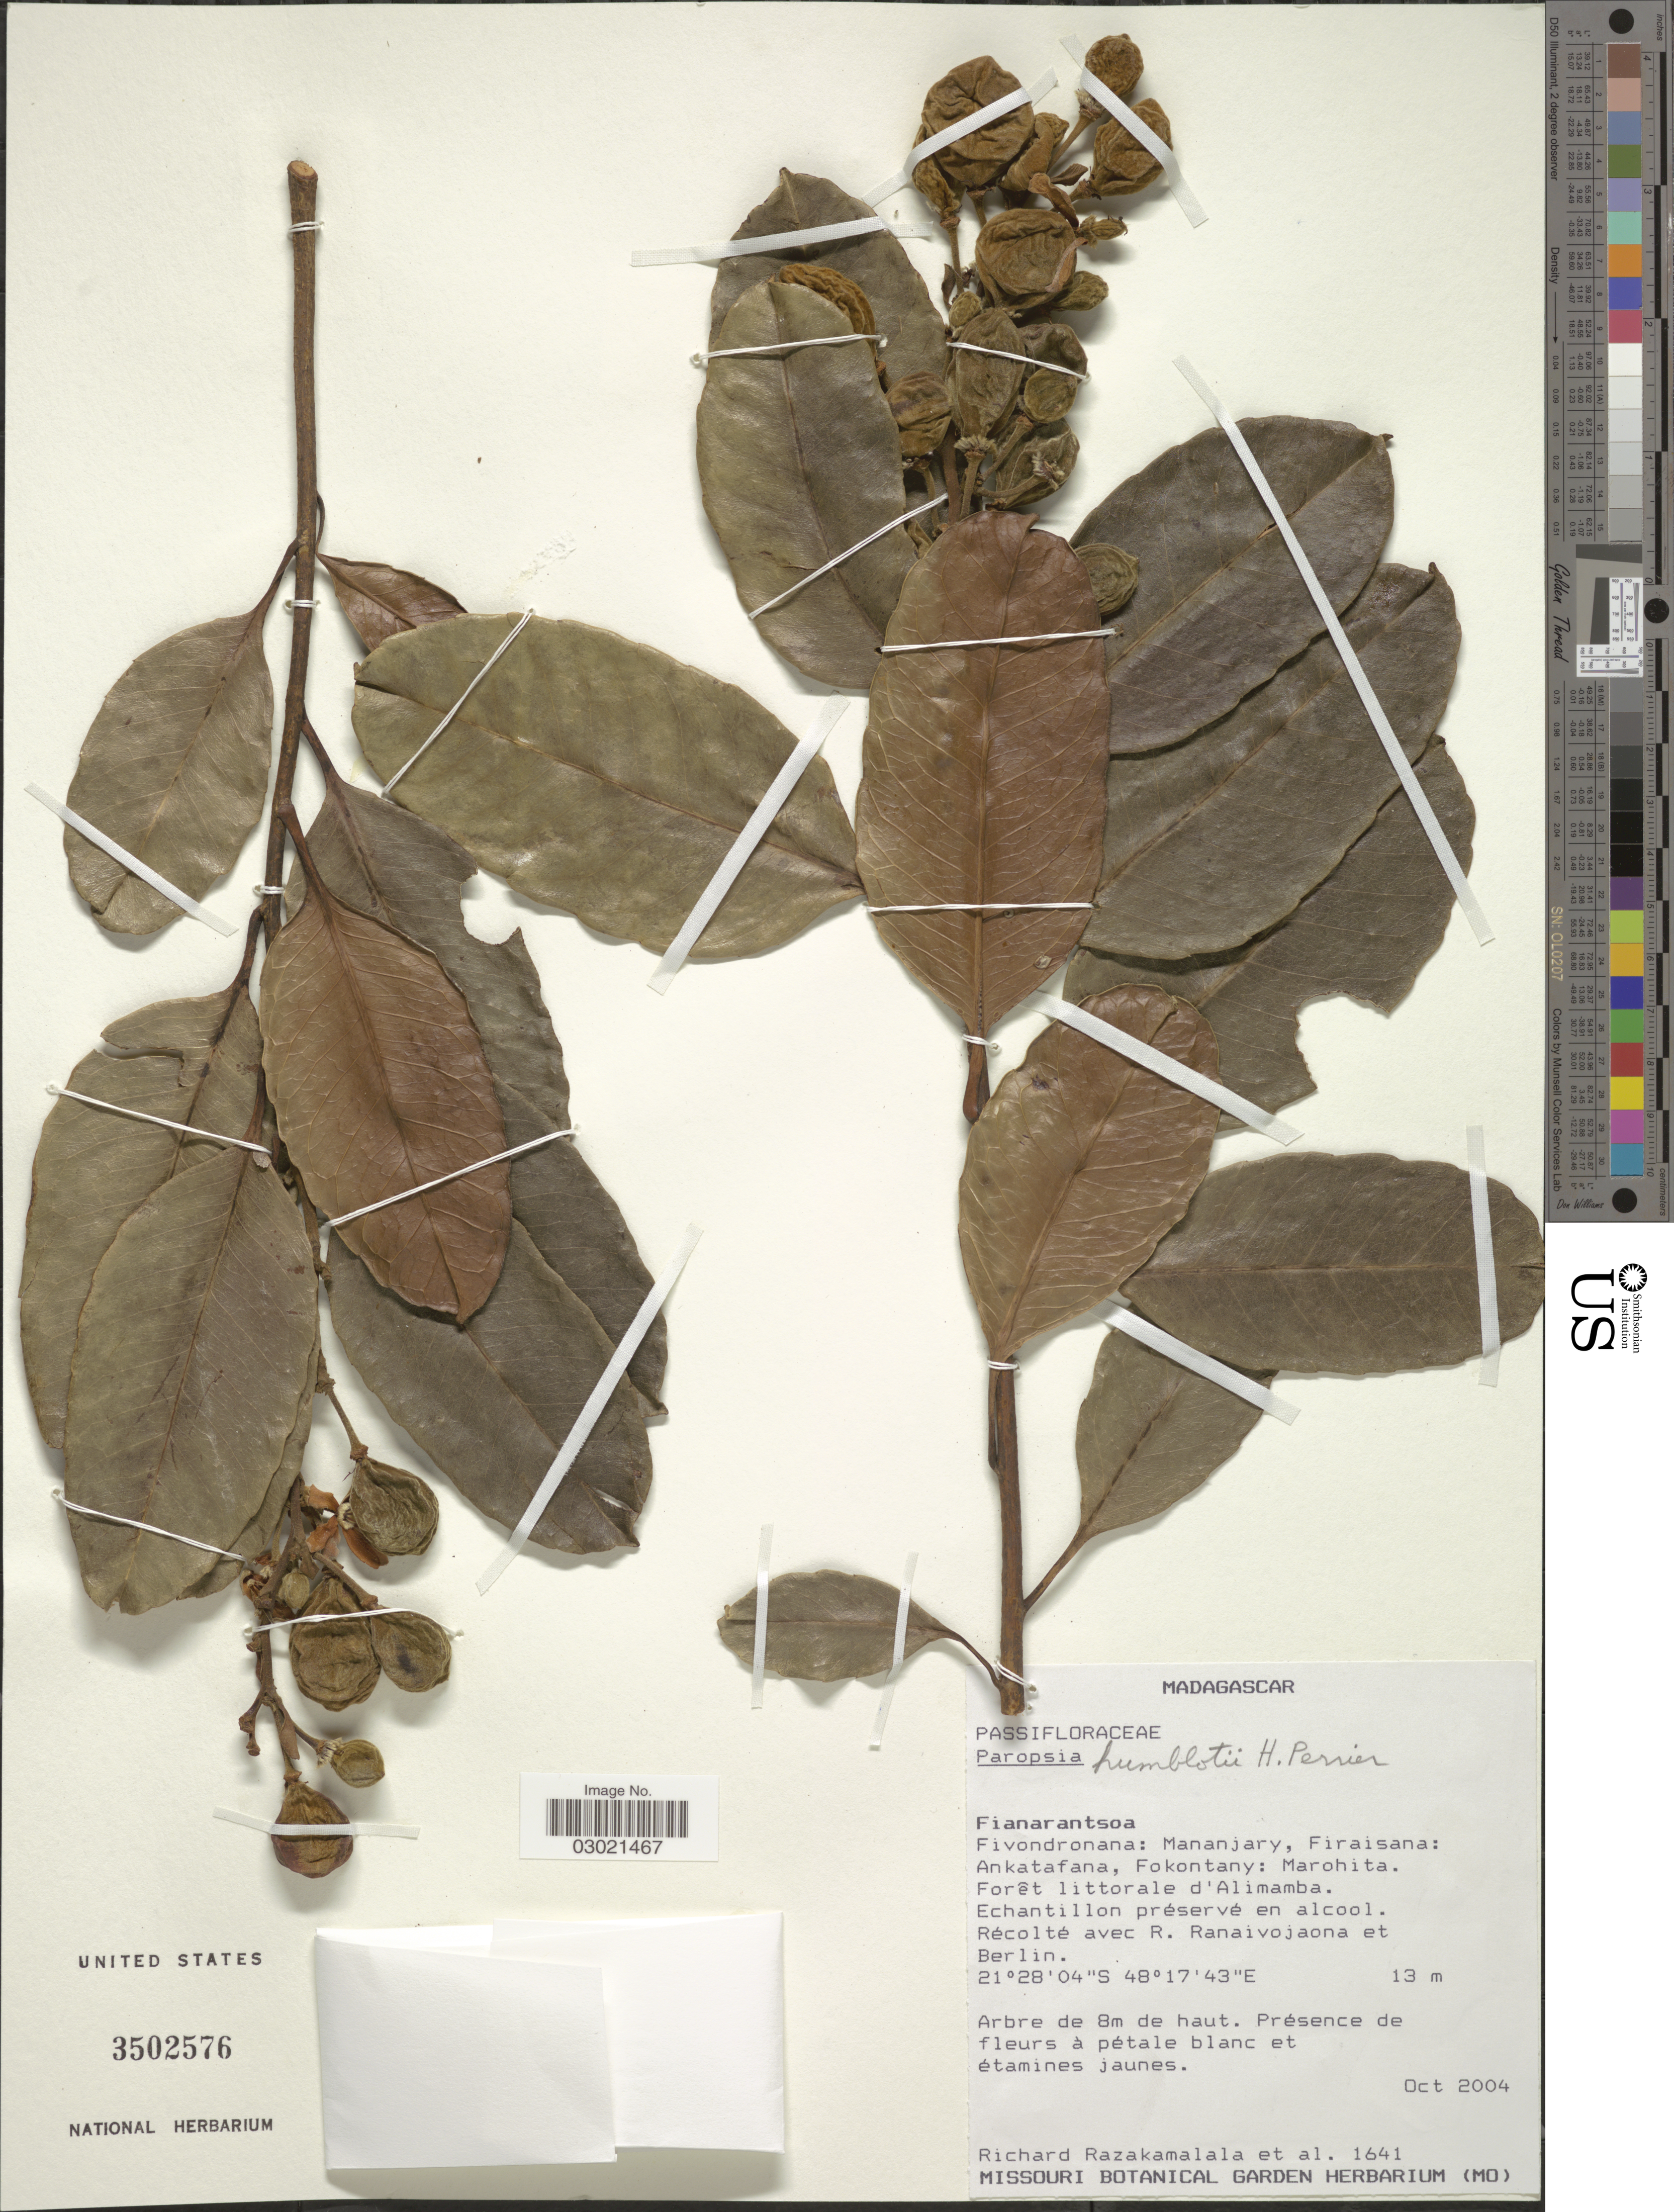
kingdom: Plantae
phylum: Tracheophyta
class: Magnoliopsida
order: Malpighiales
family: Passifloraceae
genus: Paropsia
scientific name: Paropsia humblotii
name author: H. Perrier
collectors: R. Razakamalala, R. Ranaivojaona & Berlin, --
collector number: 1641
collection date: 2004-10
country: Madagascar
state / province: Vatovavy Fitovinany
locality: Fivondronana: Mananjary, Firaisana: Ankatafana, Fokontany: Marohita. Forêt littorale d'Alimamba.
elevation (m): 13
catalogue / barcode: US 3502576